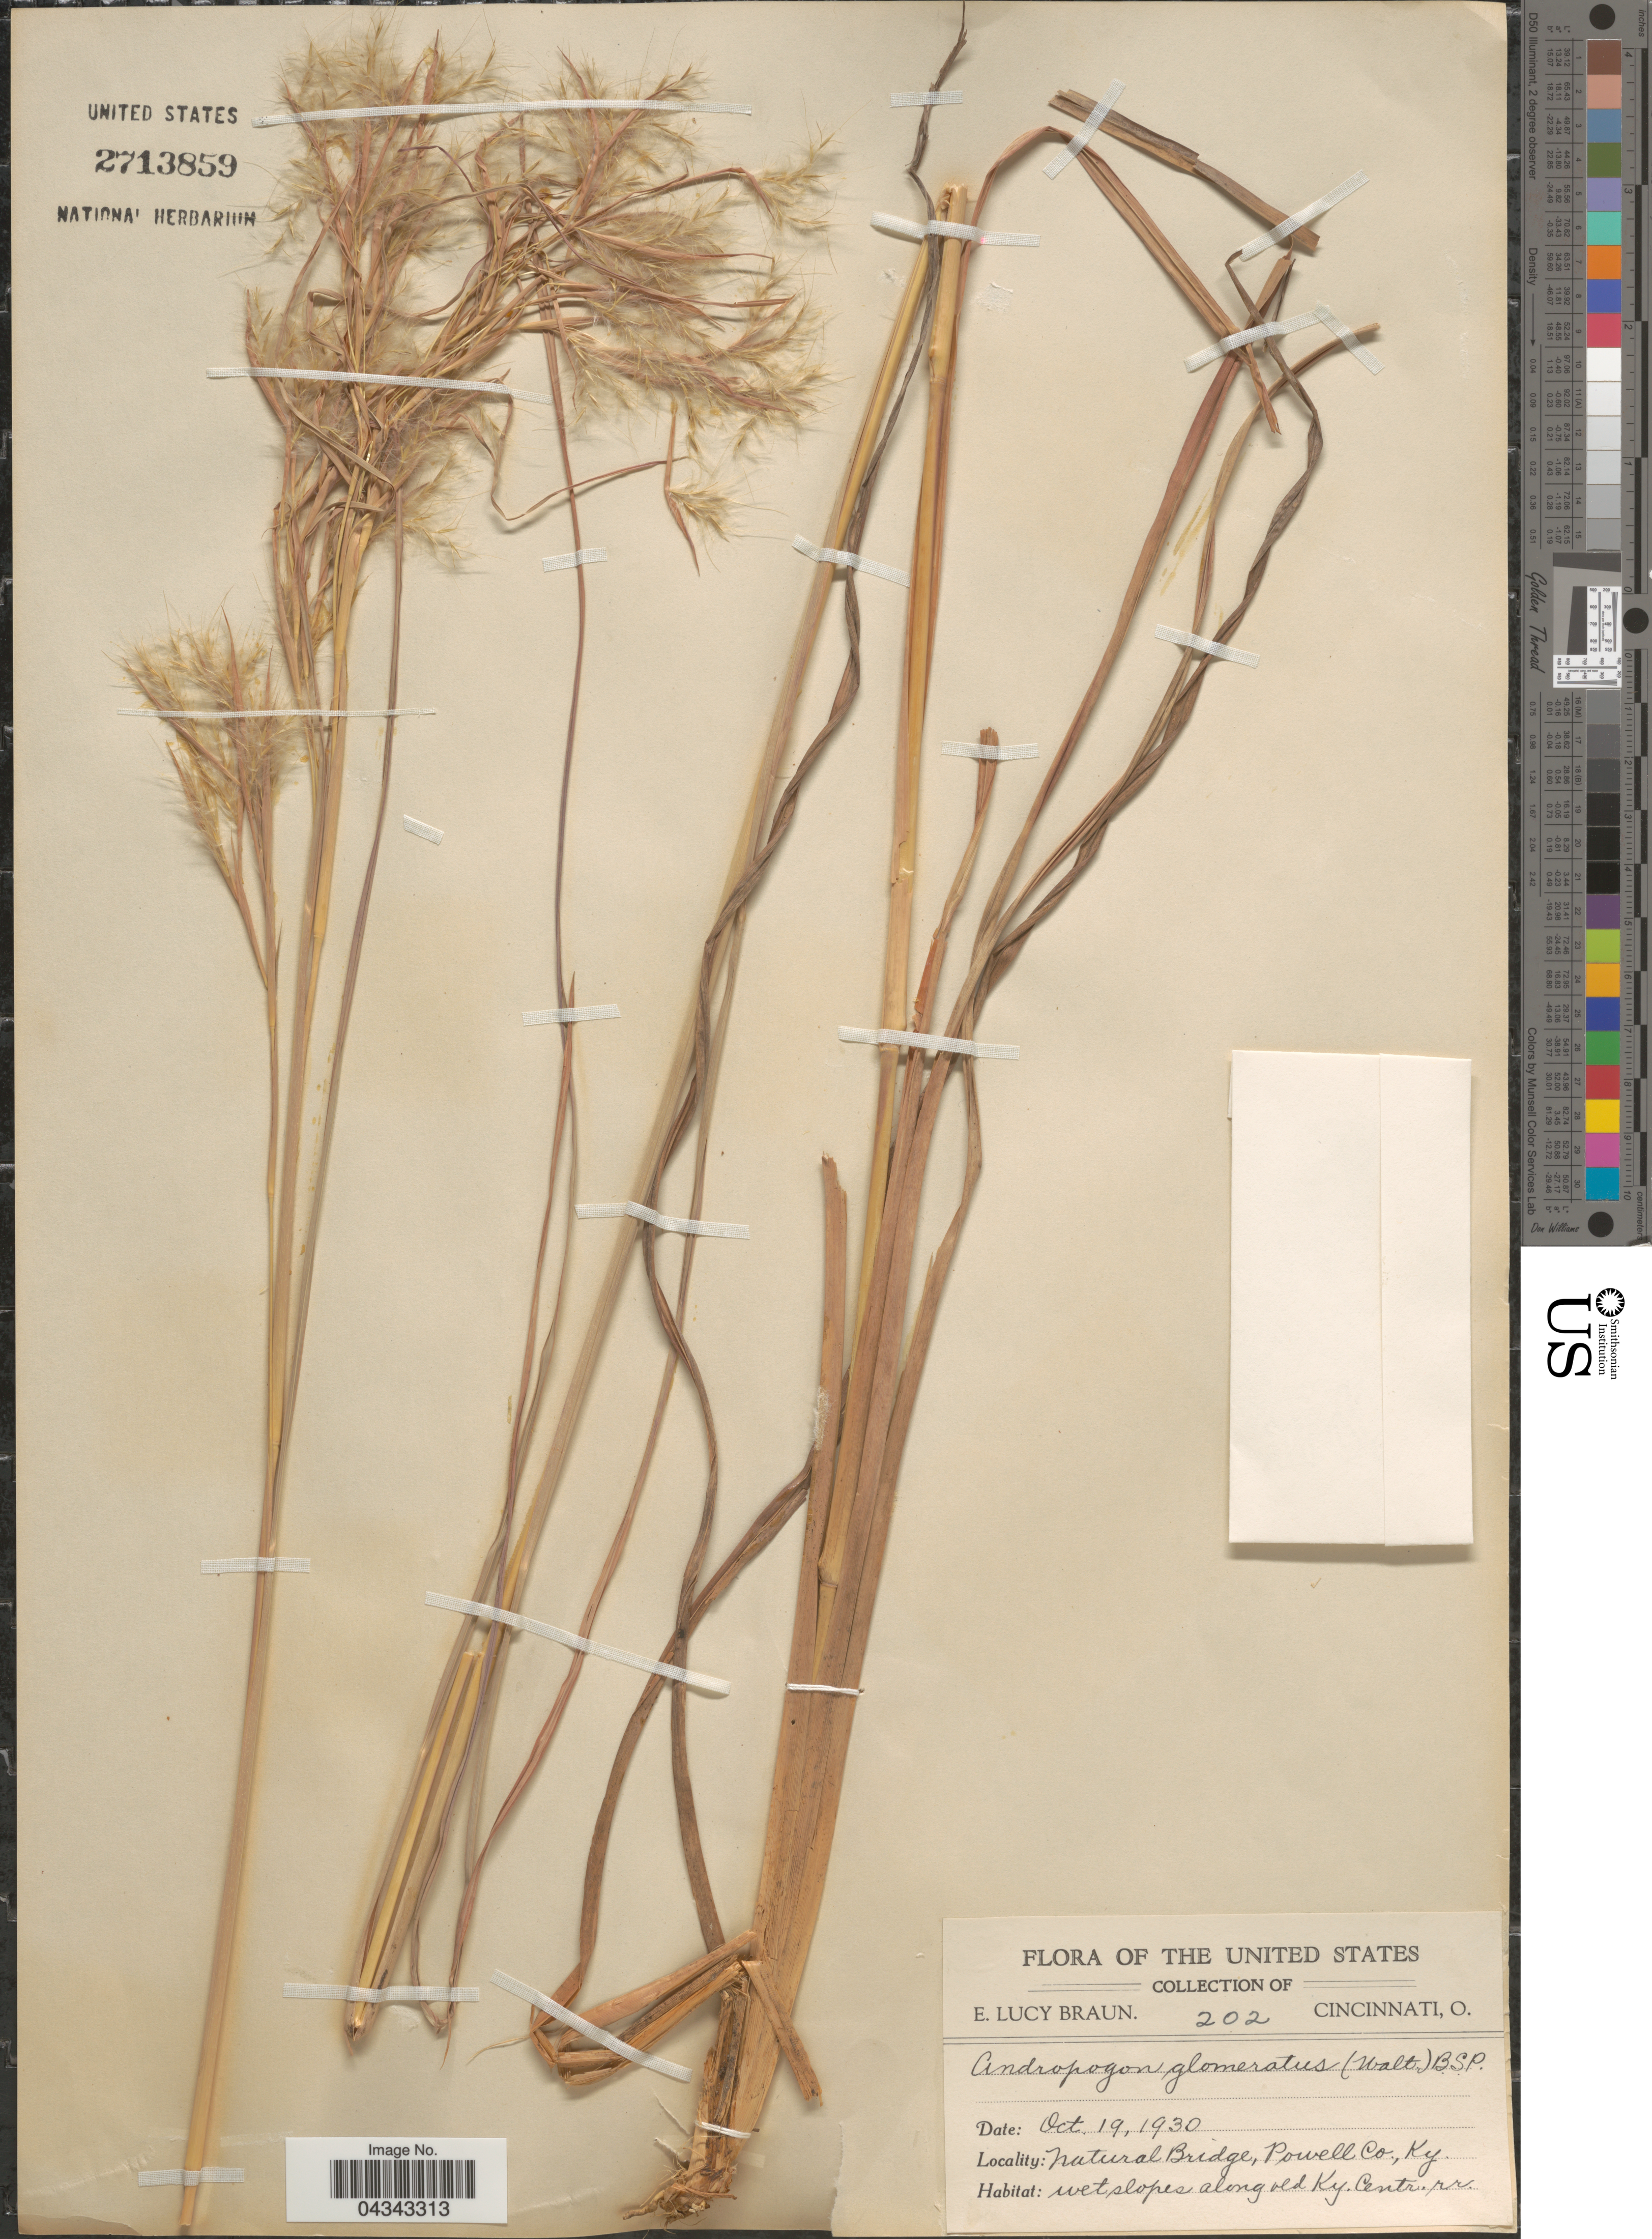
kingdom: Plantae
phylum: Tracheophyta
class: Liliopsida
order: Poales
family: Poaceae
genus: Andropogon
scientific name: Andropogon glomeratus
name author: (Walter) Britton, Stearns & Poggenb.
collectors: E. L. Braun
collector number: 202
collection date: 1930-10-19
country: United States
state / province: Kentucky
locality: Natural Bridge, Powell Co. Wet slopes along old Ky. Centr. Rr.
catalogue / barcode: US 2713859